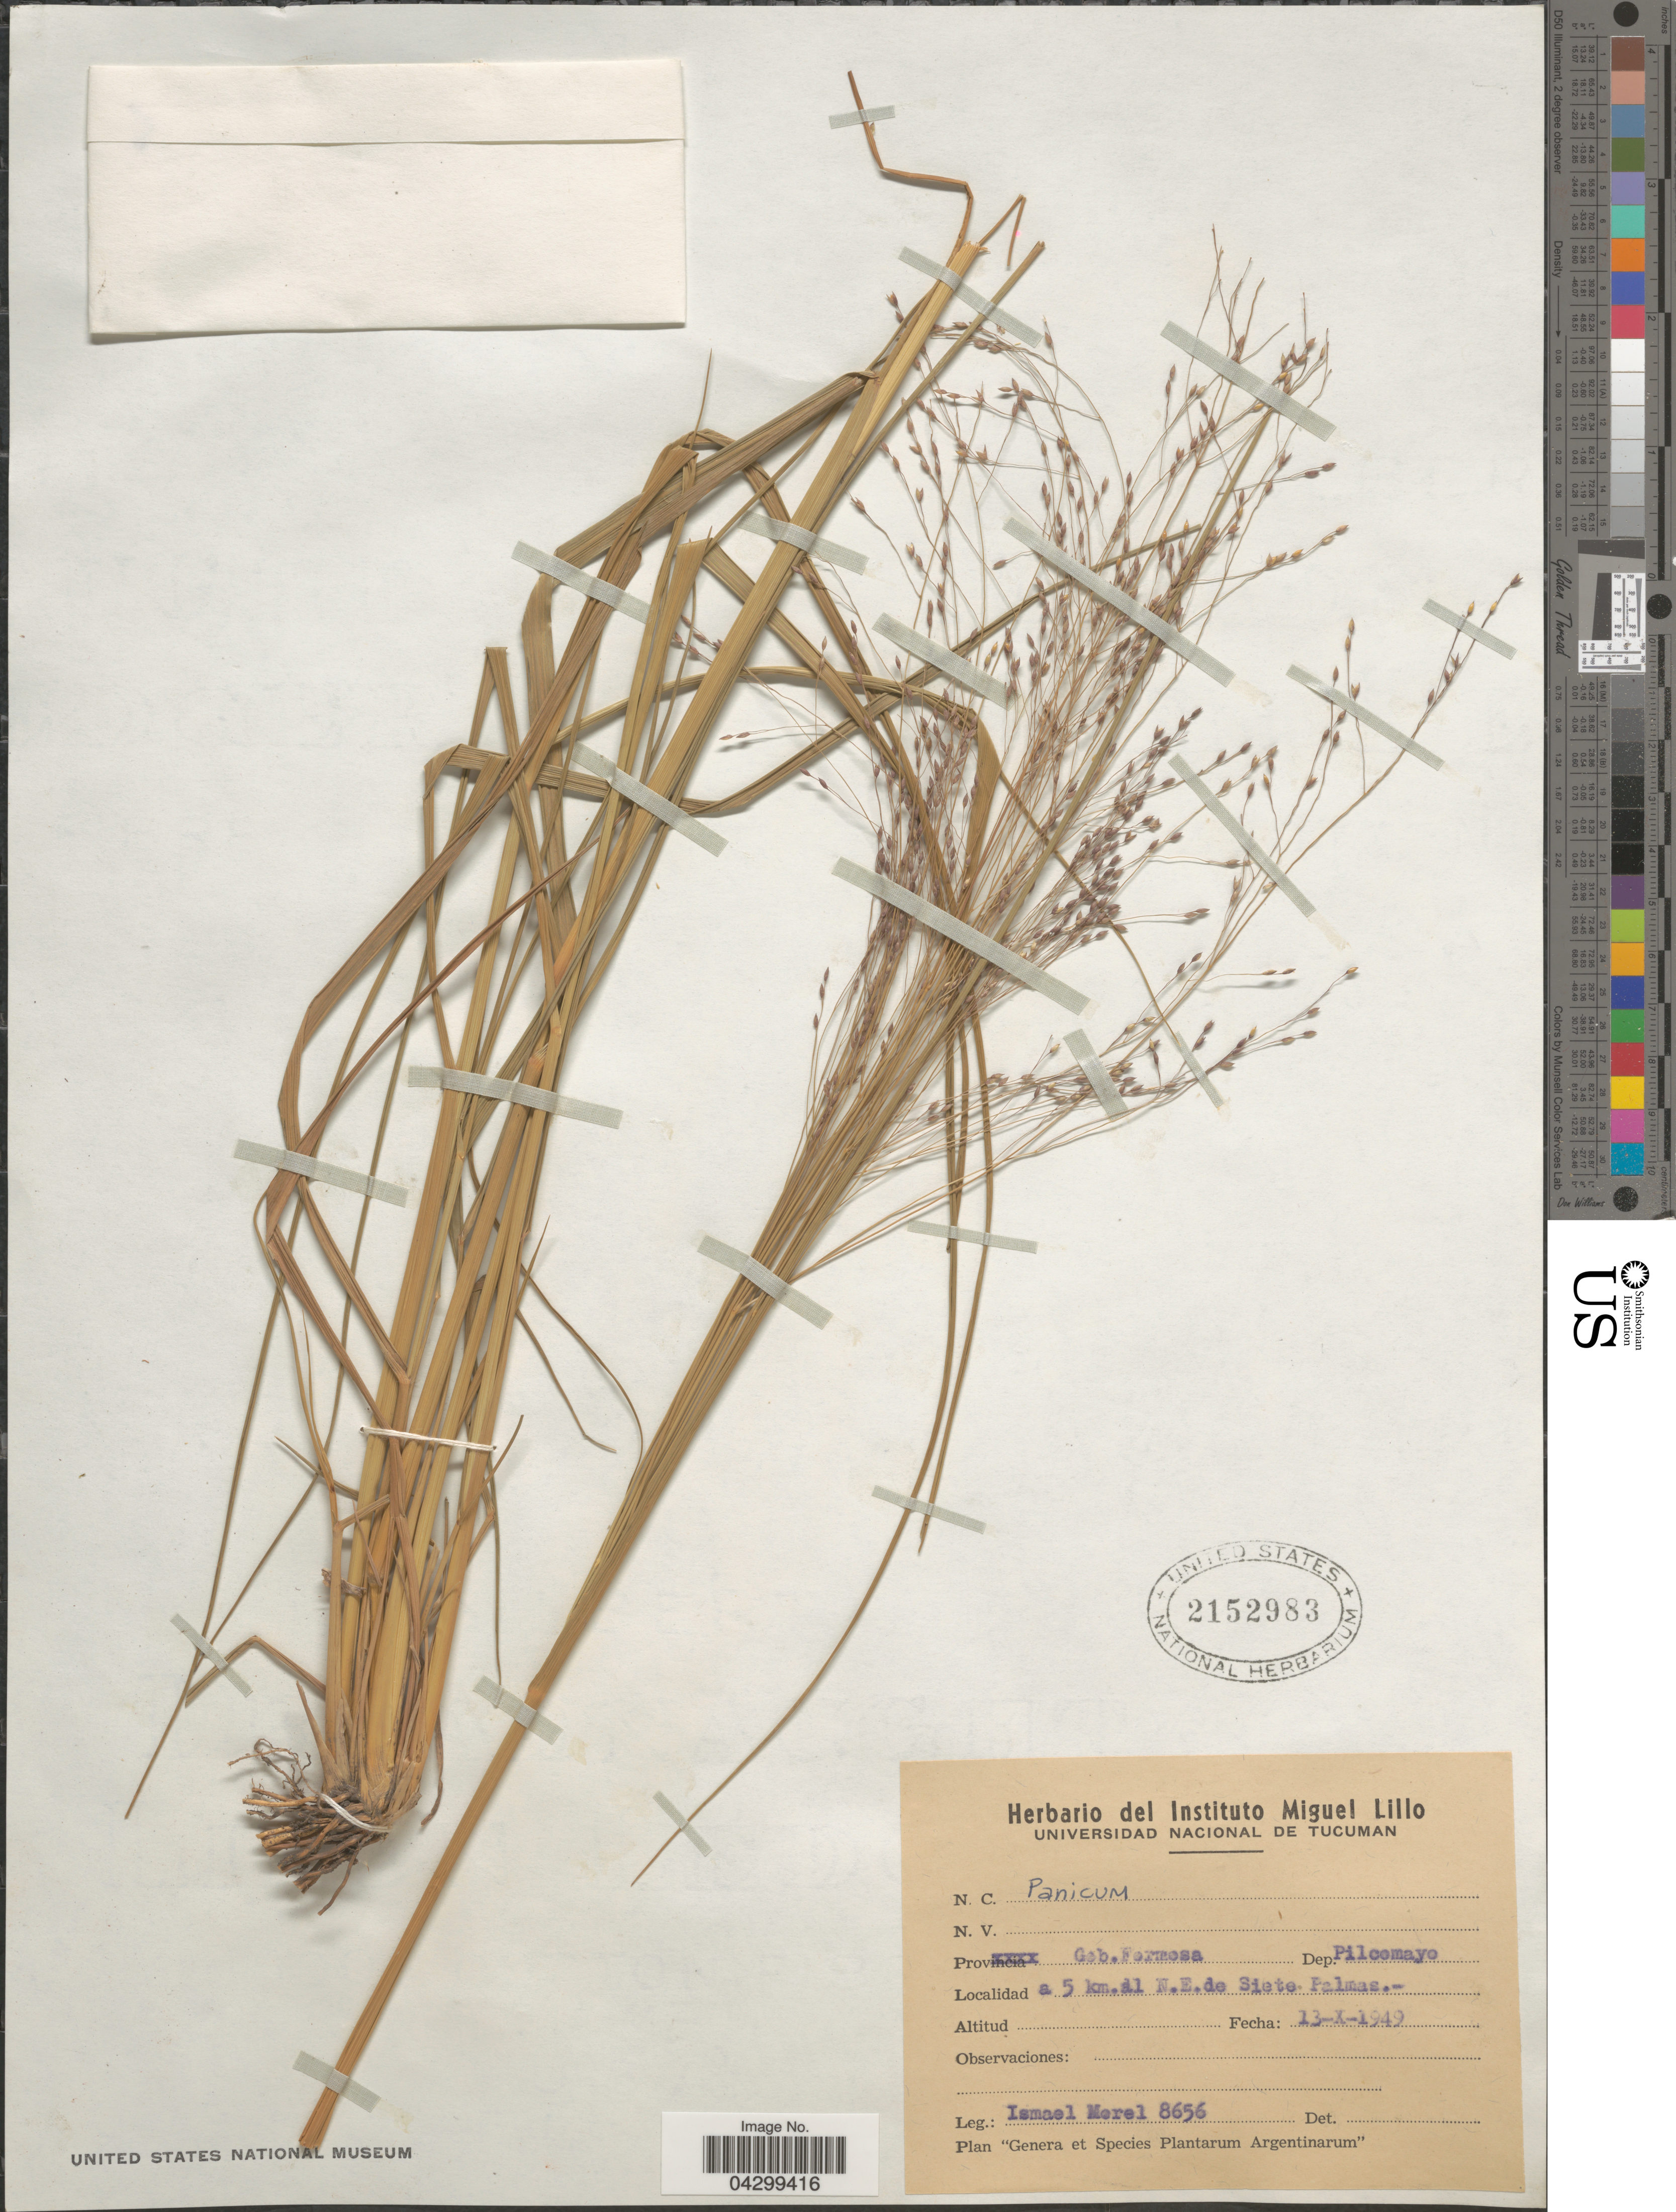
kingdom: Plantae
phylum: Tracheophyta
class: Liliopsida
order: Poales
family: Poaceae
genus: Panicum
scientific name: Panicum bergii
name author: Arechav.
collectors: I. Morel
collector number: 8656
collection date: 1949-10-13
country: Argentina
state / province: Formosa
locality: Gob. Formosa. Dep. Pilcomayo. A 5 km. al N.E. de Siete Palmas.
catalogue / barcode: US 2152983